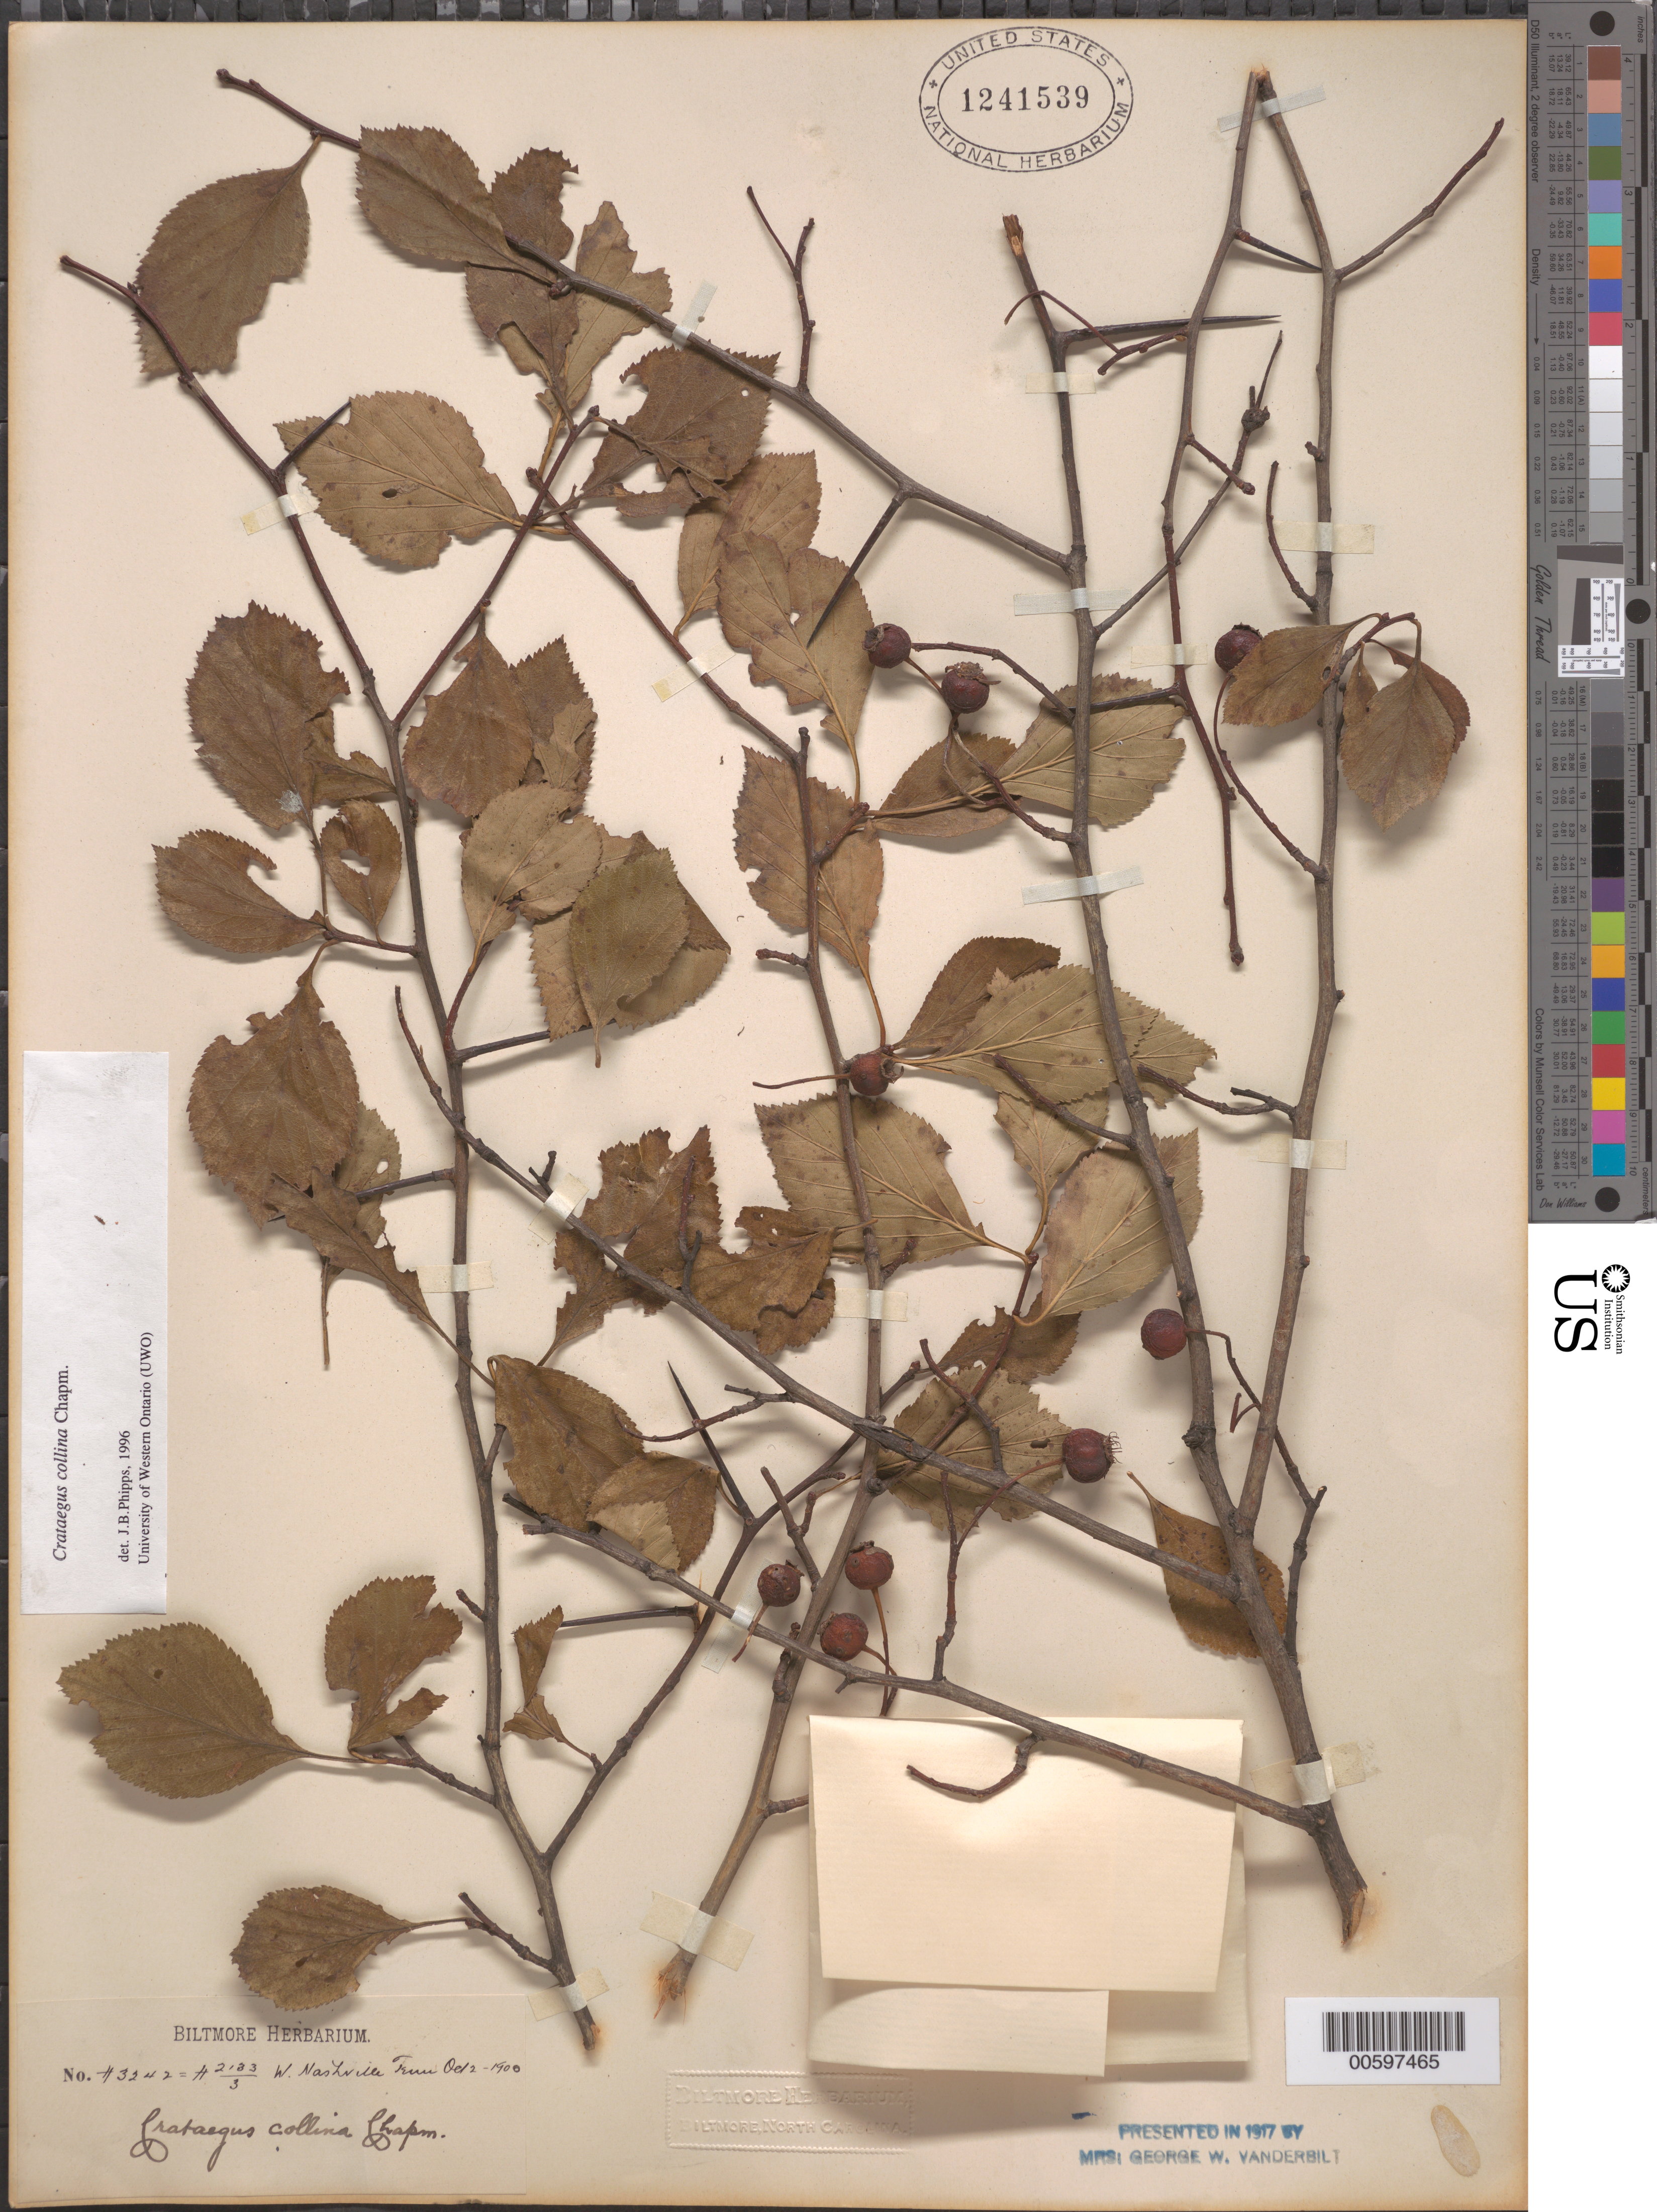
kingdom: Plantae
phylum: Tracheophyta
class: Magnoliopsida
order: Rosales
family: Rosaceae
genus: Crataegus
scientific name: Crataegus collina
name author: Chapm.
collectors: ex herb. Biltmore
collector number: H3242 = H2133/3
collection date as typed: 02 Oct 1900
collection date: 1900-10-02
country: United States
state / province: Tennessee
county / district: Davidson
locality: West Nashville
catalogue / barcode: US 1241539